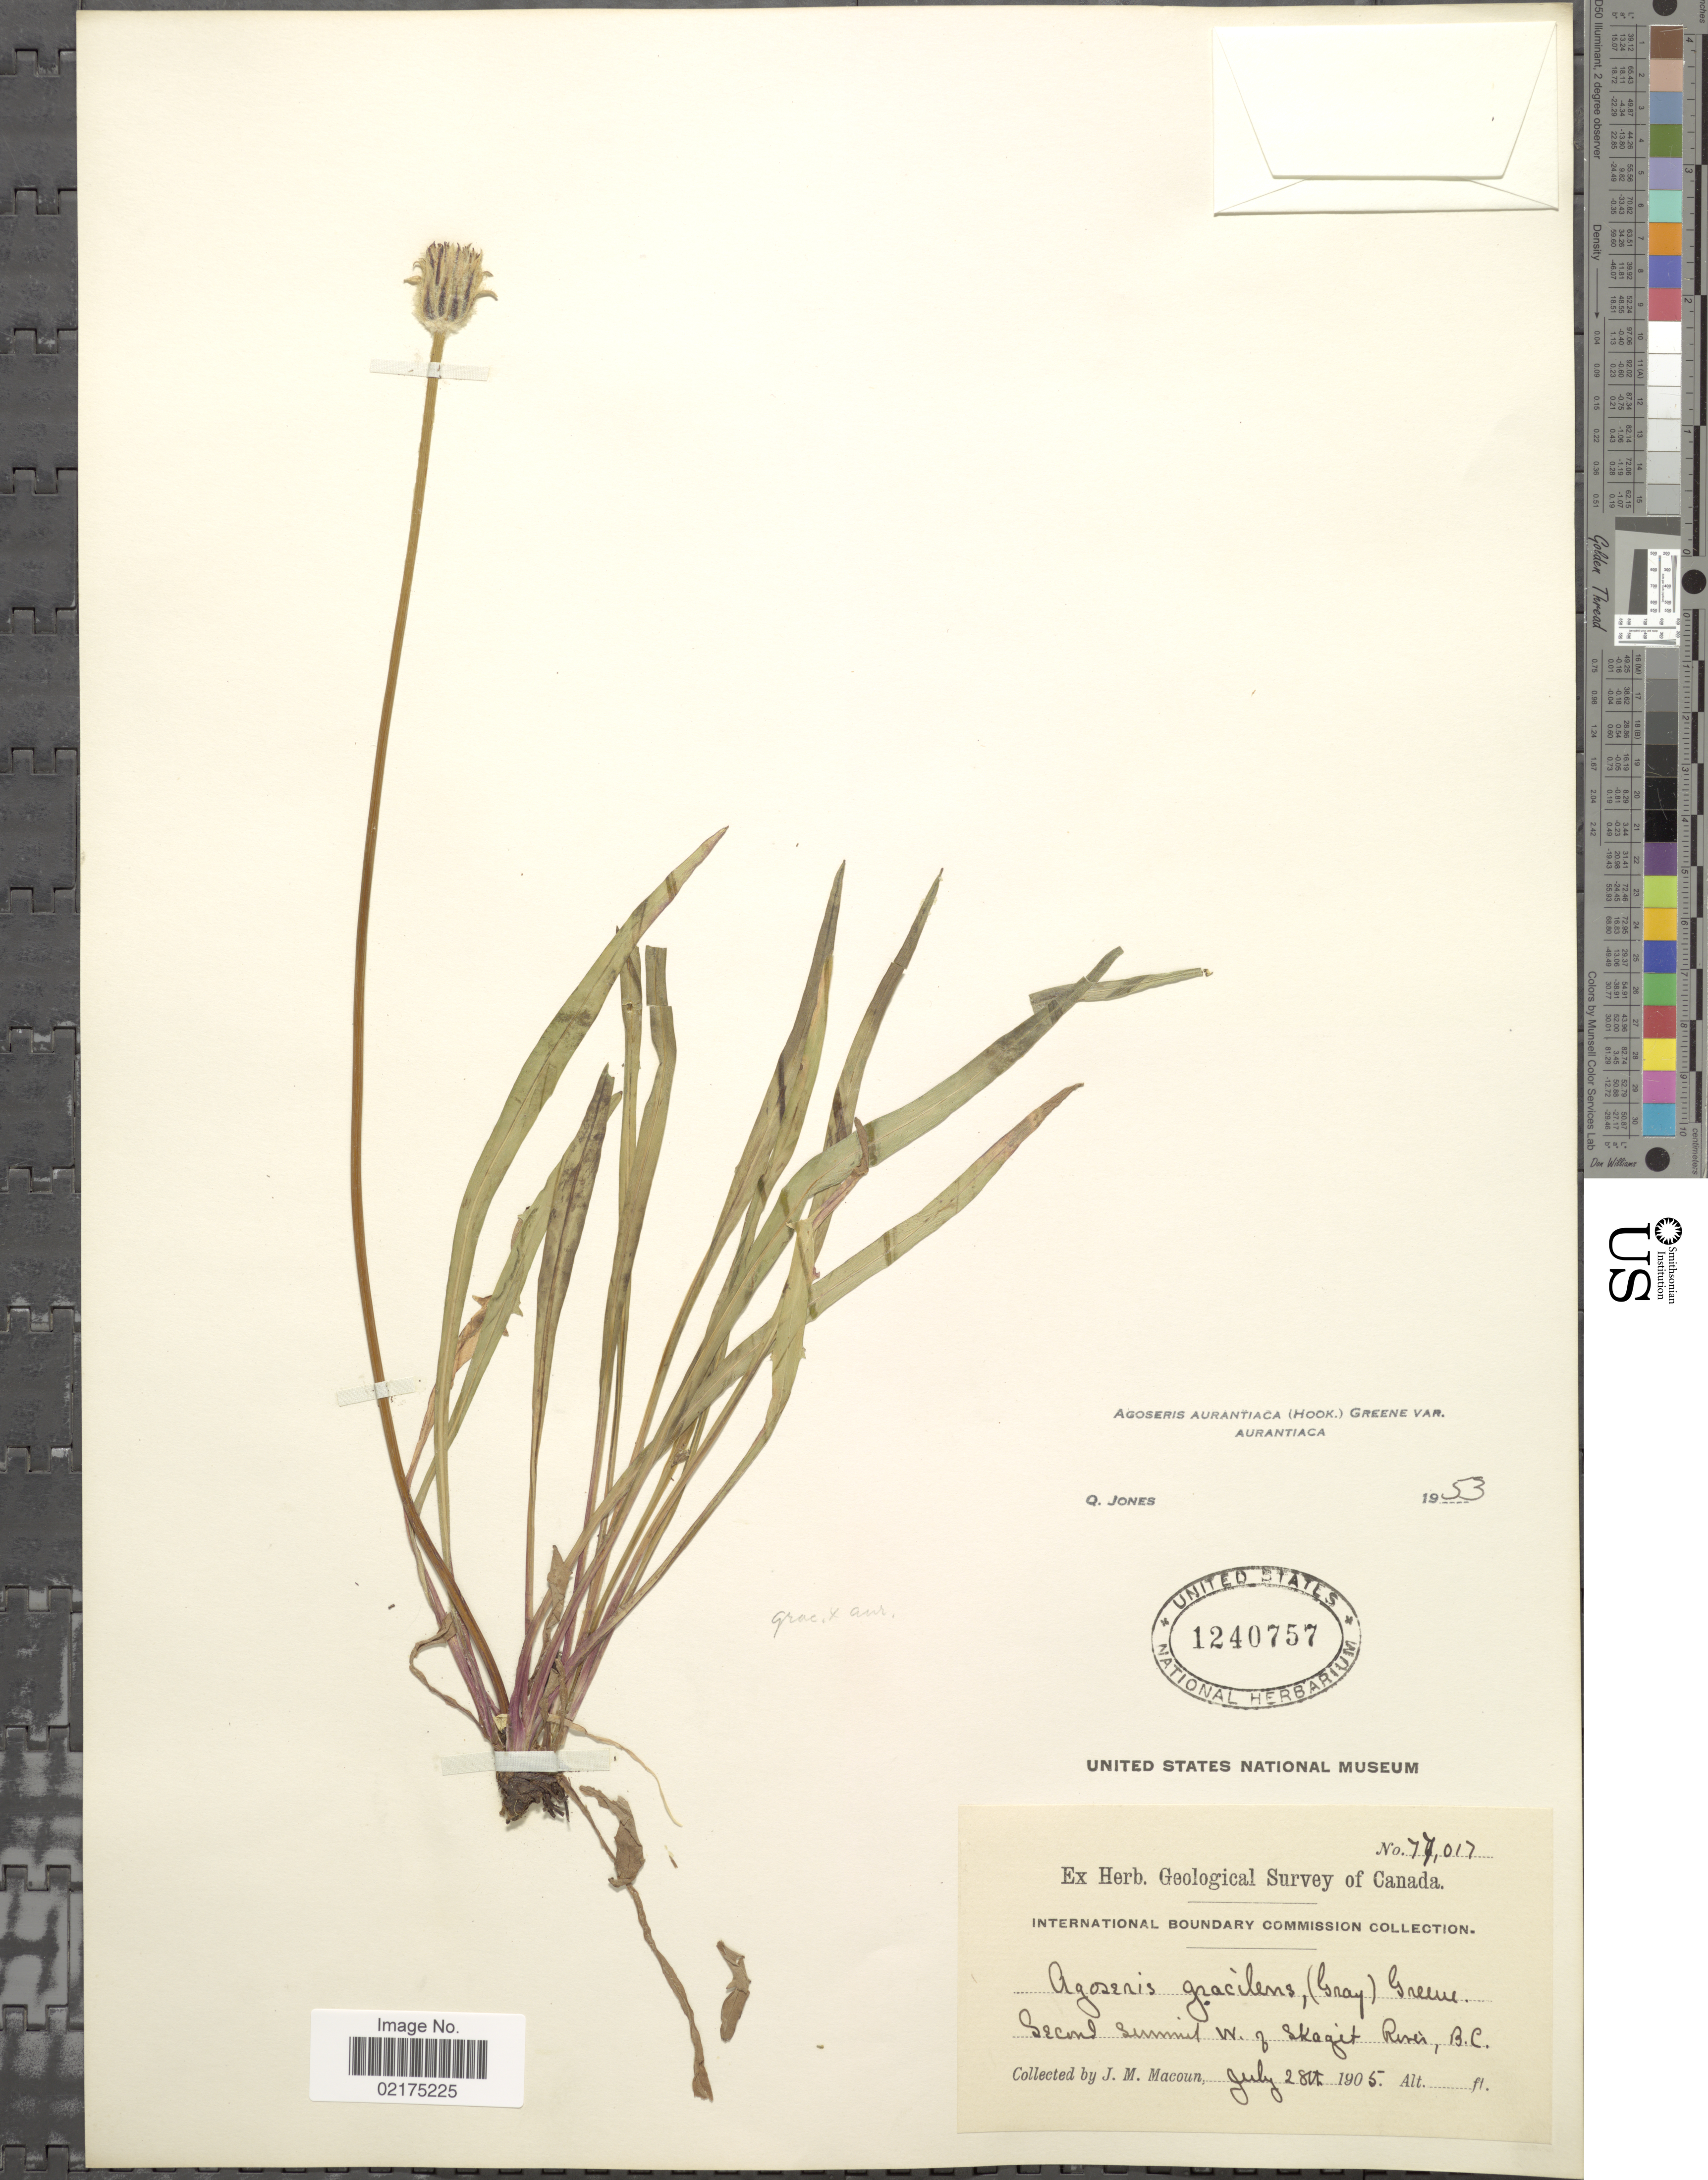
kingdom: Plantae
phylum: Tracheophyta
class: Magnoliopsida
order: Asterales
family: Asteraceae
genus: Agoseris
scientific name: Agoseris aurantiaca var. aurantiaca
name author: (Hook.) Greene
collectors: J. M. Macoun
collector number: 77017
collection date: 1905-07-28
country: Canada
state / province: British Columbia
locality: Second summit W of Skagit River, B.C.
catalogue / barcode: US 1240757